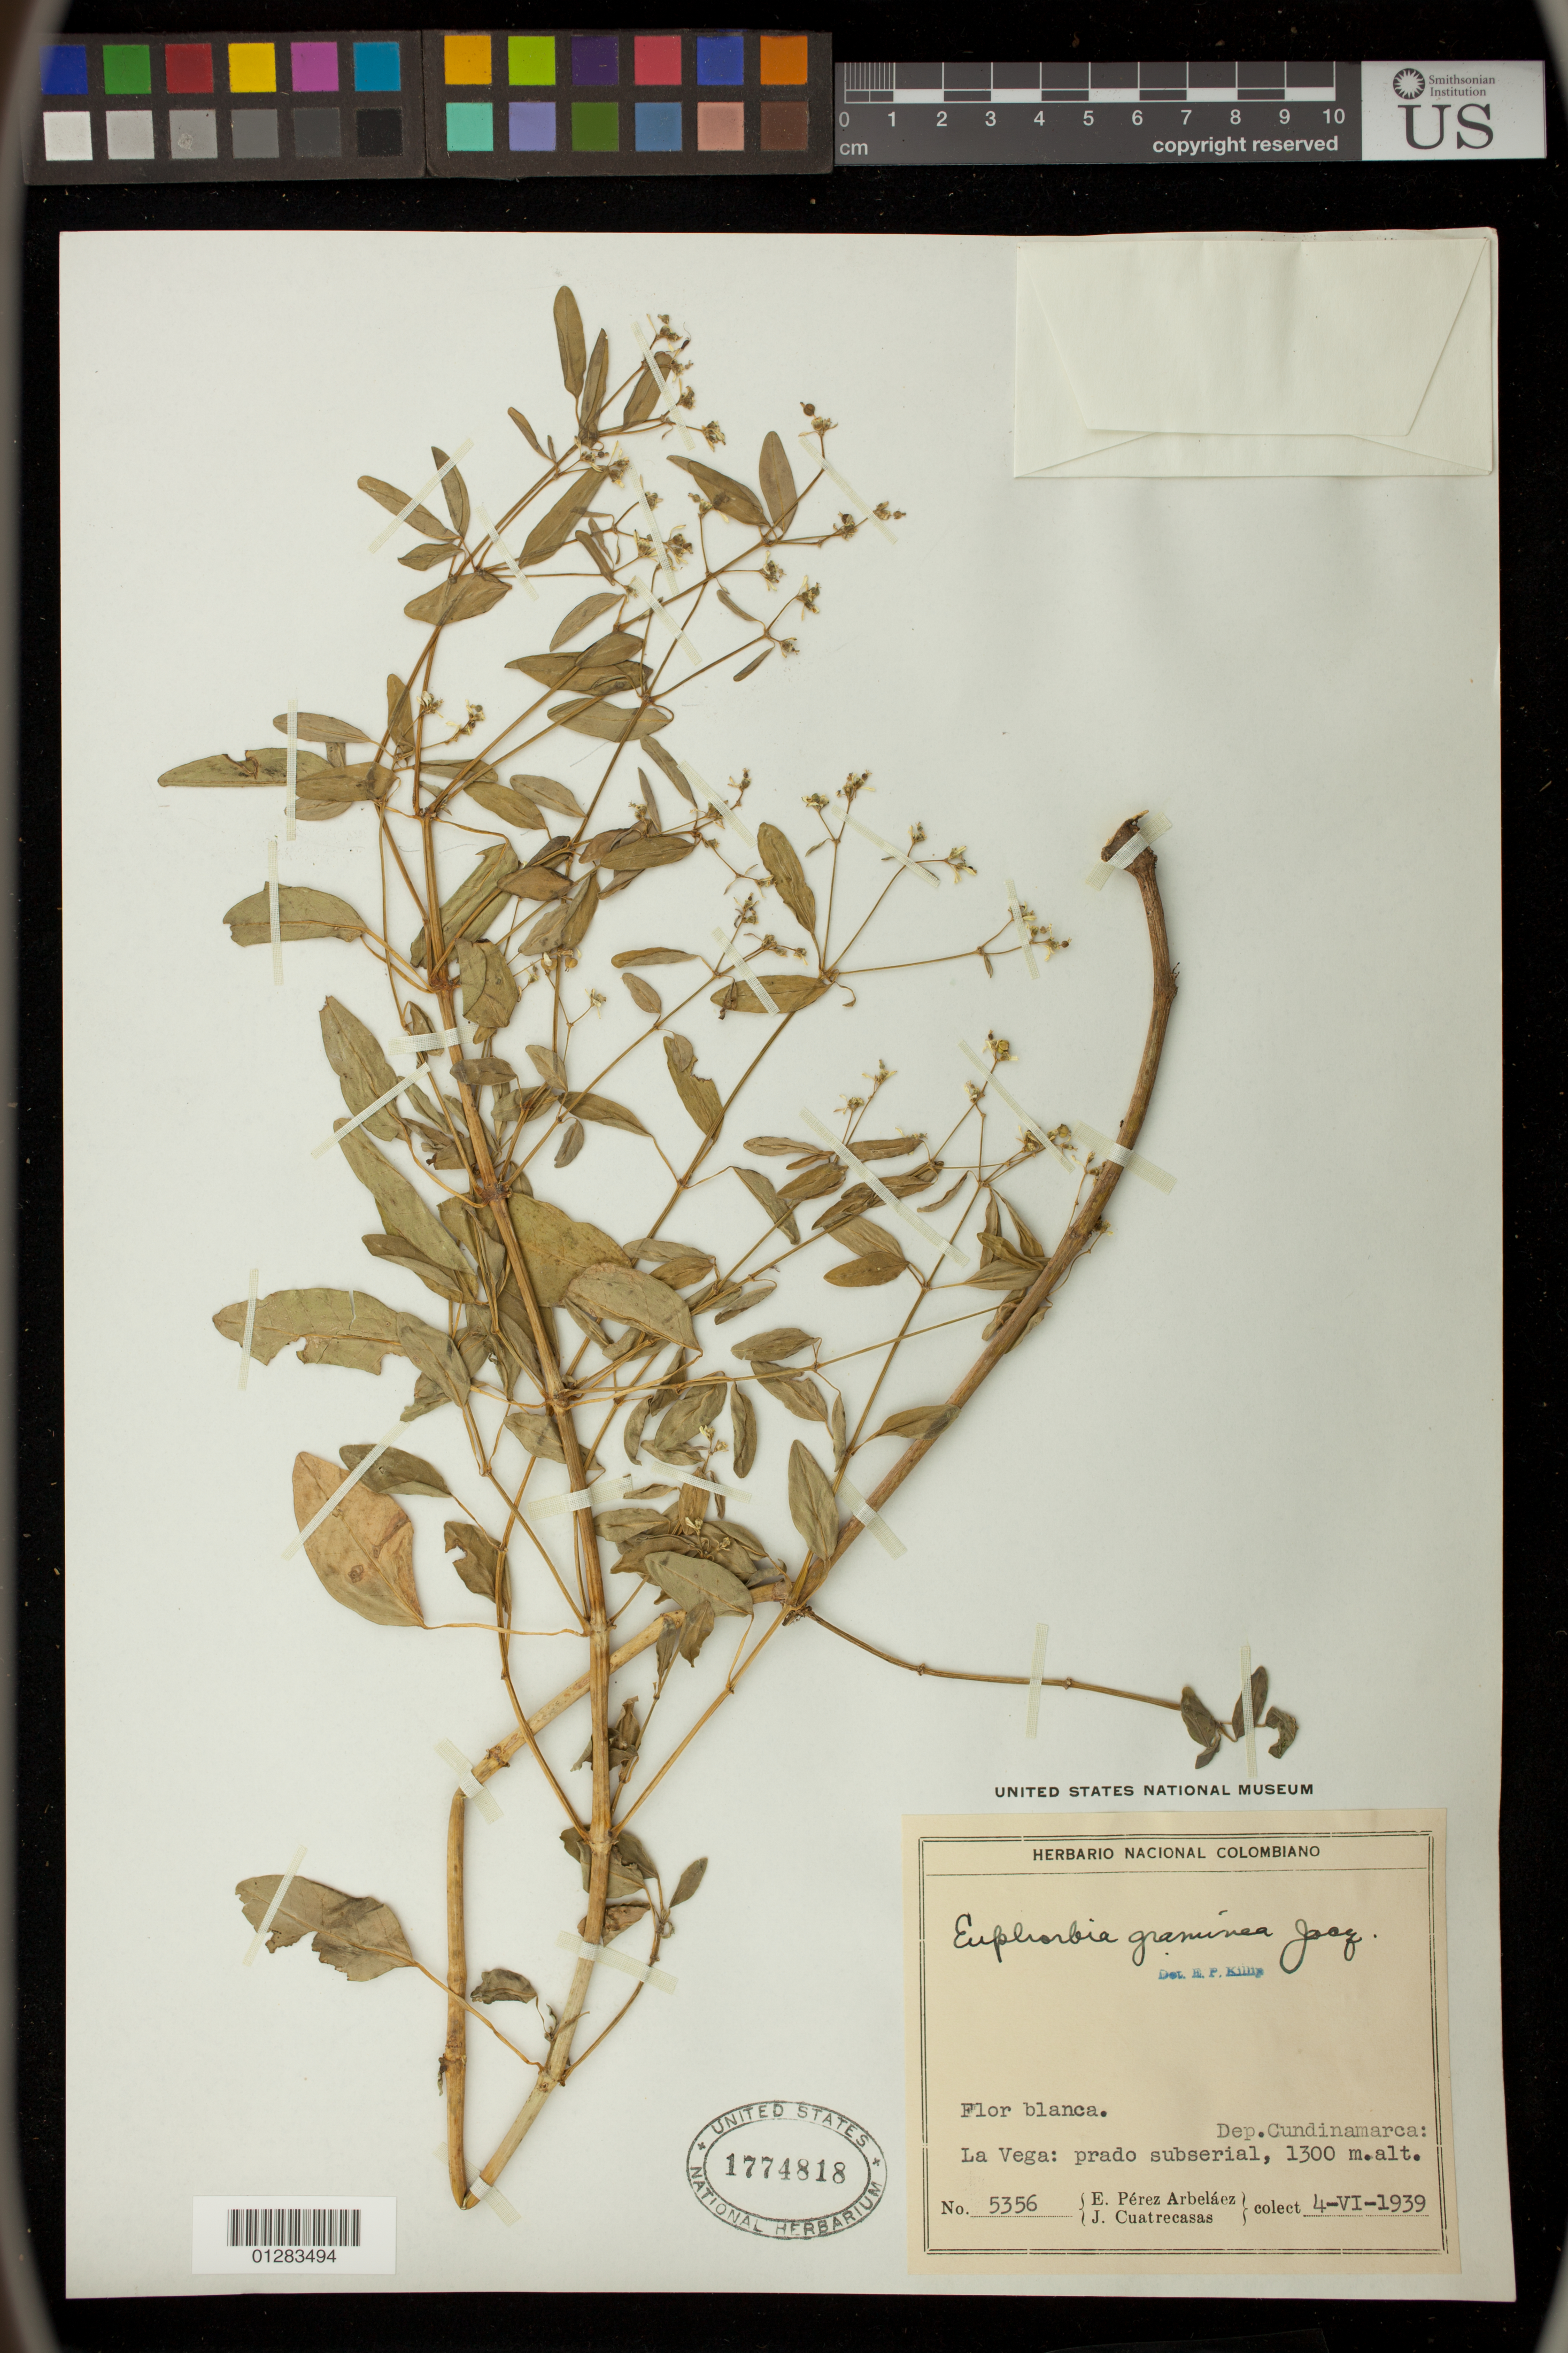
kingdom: Plantae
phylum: Tracheophyta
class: Magnoliopsida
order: Malpighiales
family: Euphorbiaceae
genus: Euphorbia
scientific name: Euphorbia graminea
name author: Jacq.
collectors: E. Pérez Arbeláez & J. Cuatrecasas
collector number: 5356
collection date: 1939-06-04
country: Colombia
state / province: Cundinamarca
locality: La Vega: prado subserial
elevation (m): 1300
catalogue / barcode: US 1774818